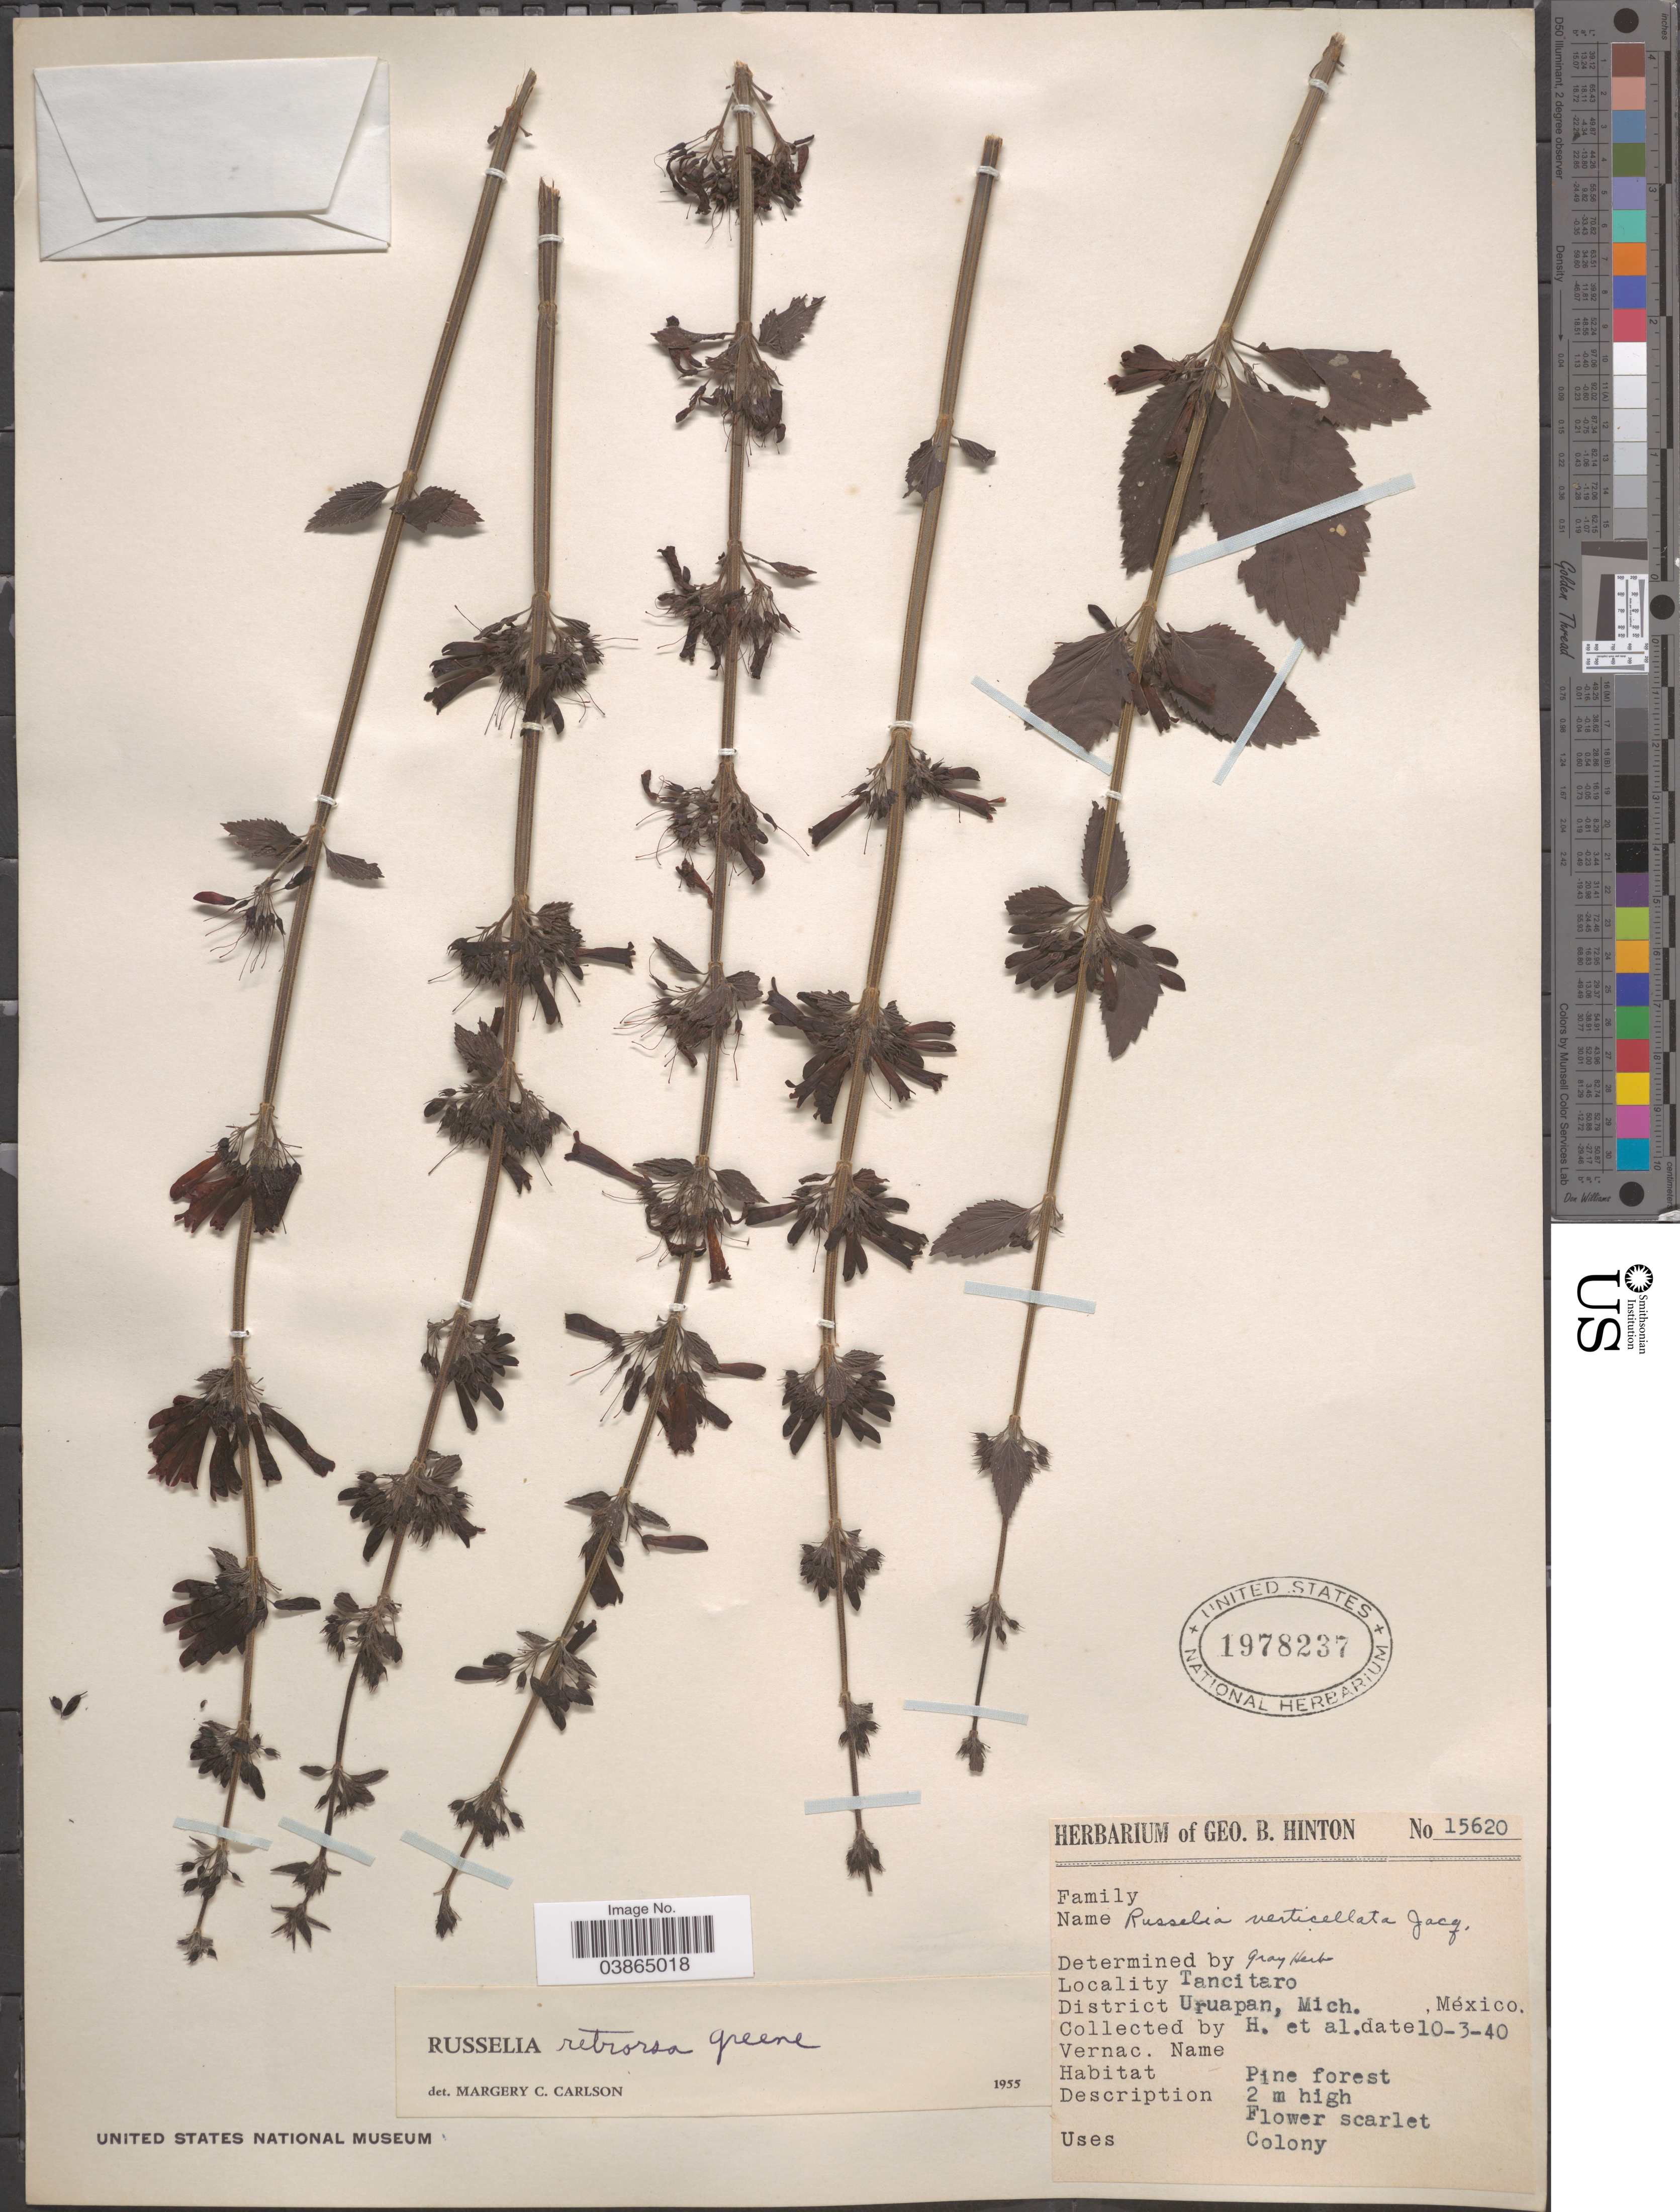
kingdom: Plantae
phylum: Tracheophyta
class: Magnoliopsida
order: Lamiales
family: Plantaginaceae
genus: Russelia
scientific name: Russelia retrorsa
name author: Greene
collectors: G. B. Hinton & et al.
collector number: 15620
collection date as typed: Transcribed d/m/y: 10/3/40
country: Mexico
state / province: Michoacán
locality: Tancitaro. District Uruapan.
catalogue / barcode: US 1978237